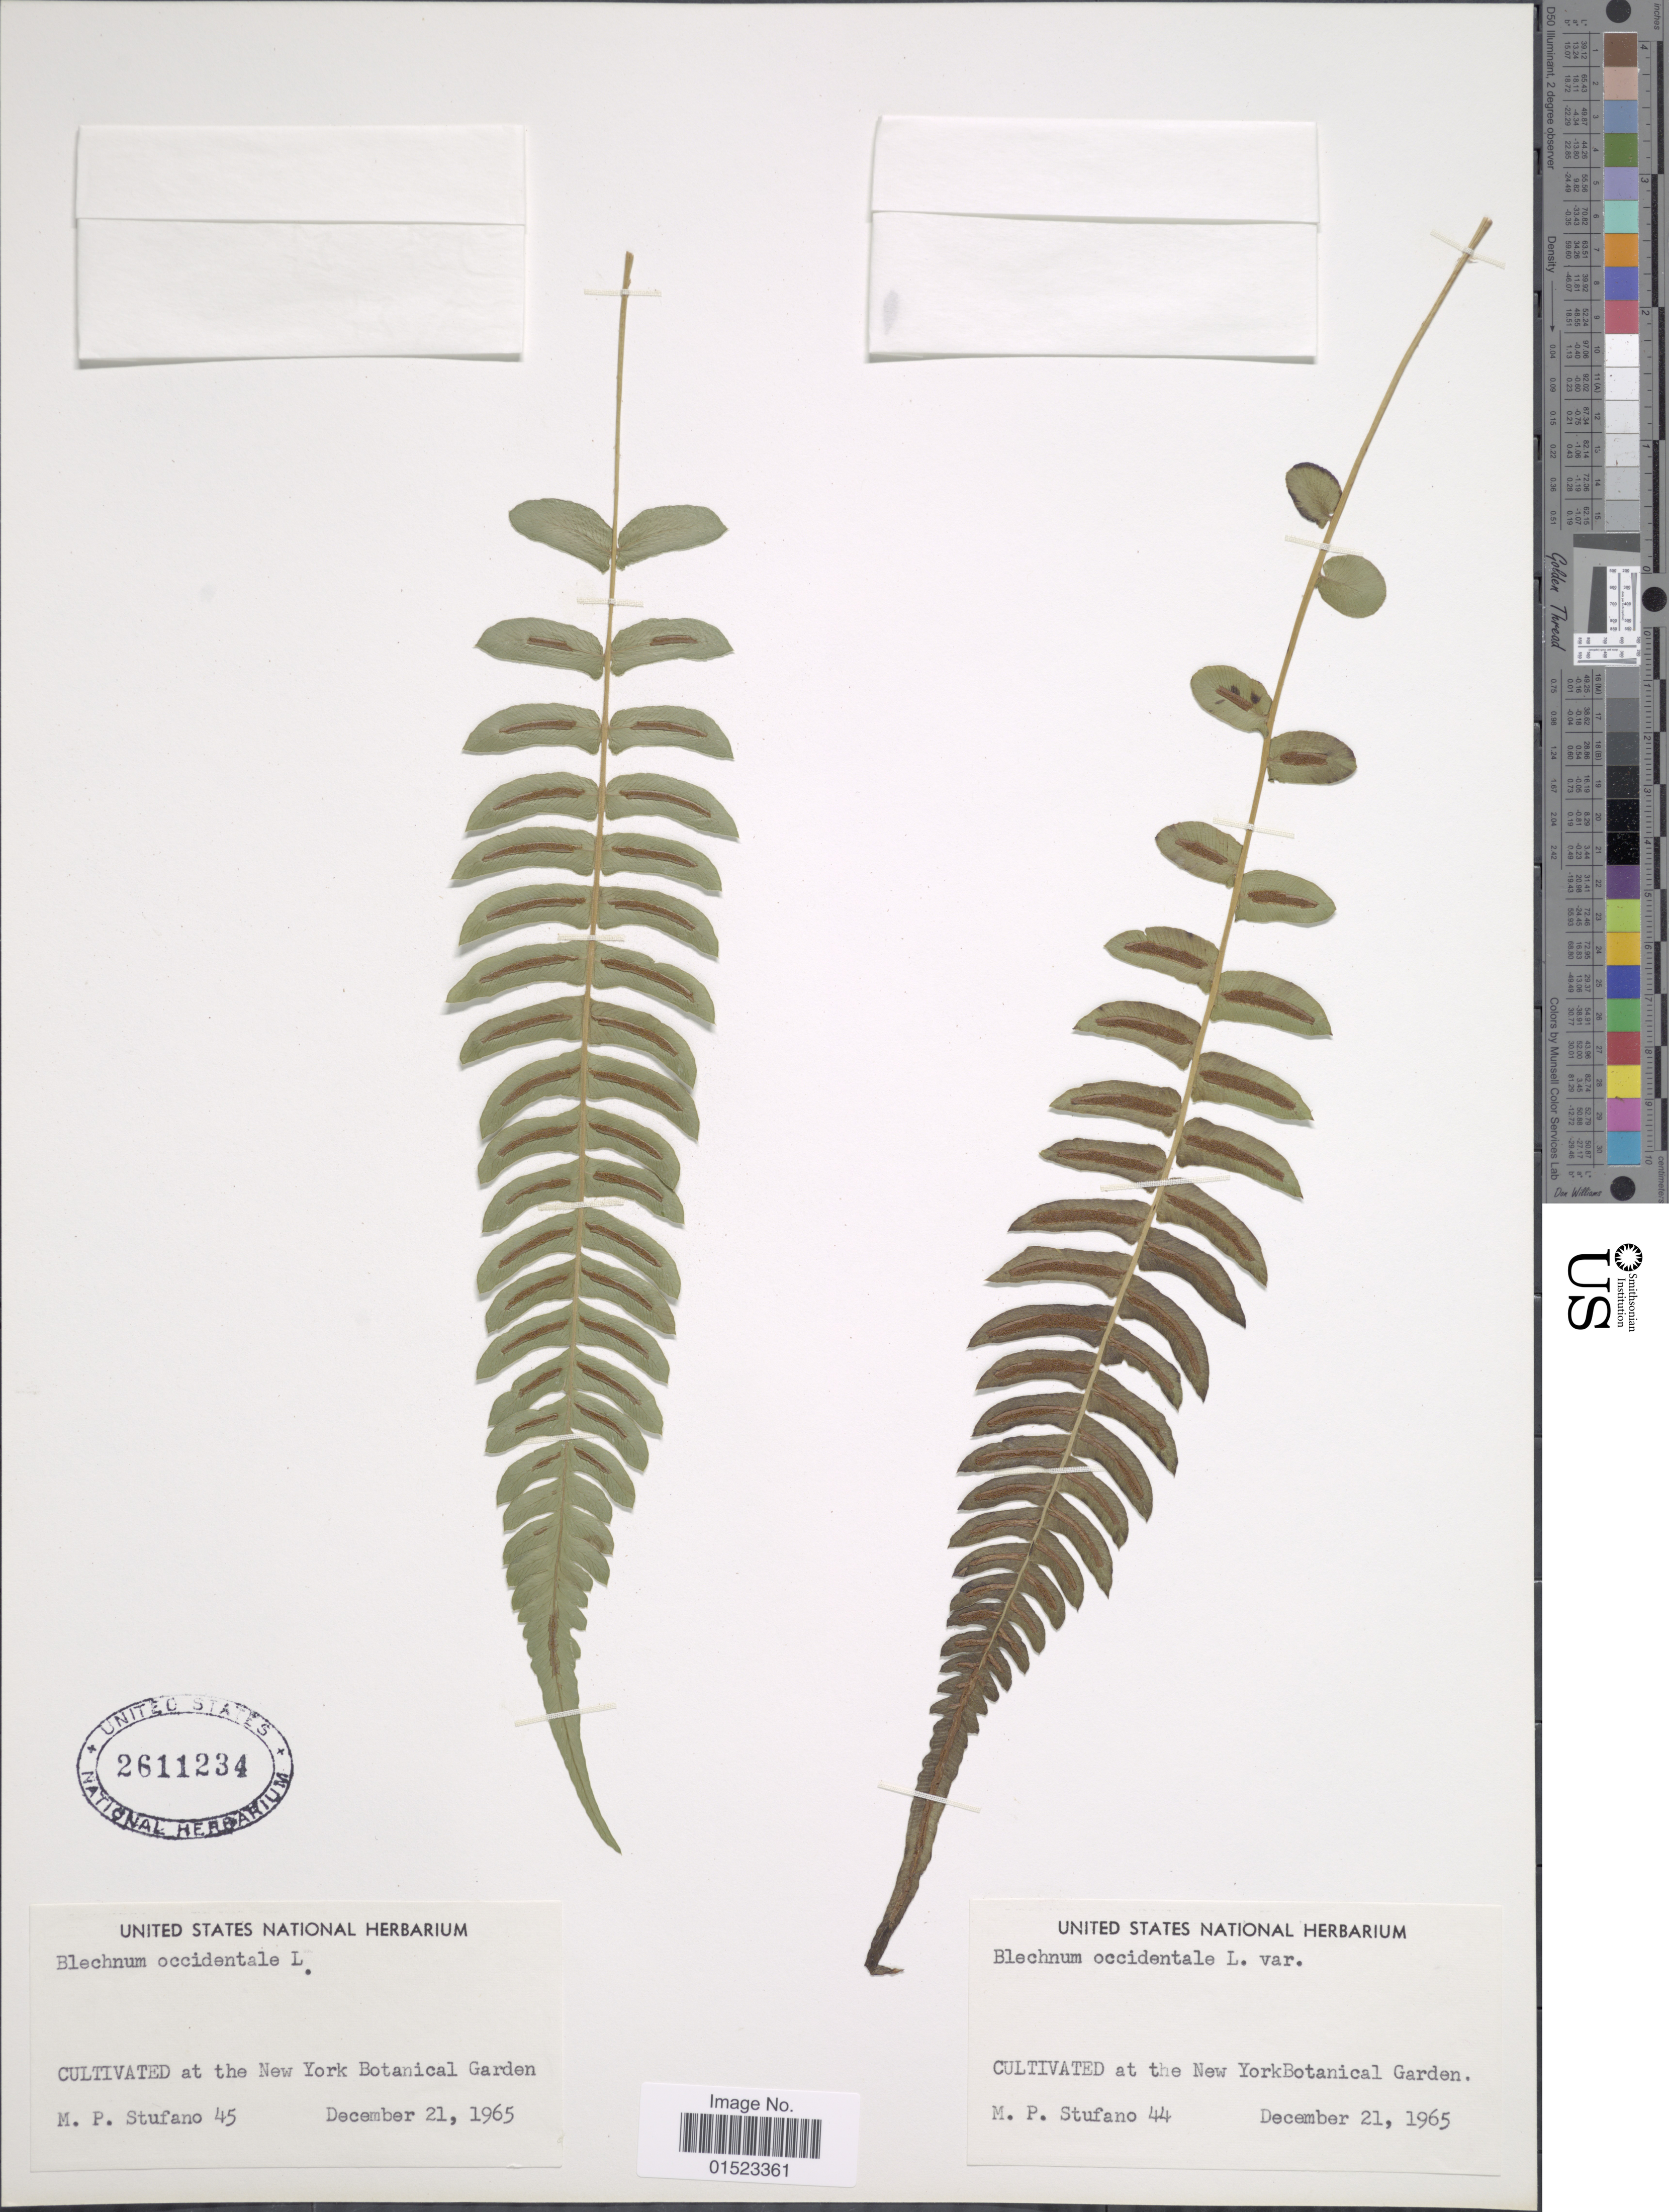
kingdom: Plantae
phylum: Tracheophyta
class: Polypodiopsida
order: Polypodiales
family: Blechnaceae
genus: Blechnum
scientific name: Blechnum occidentale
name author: L.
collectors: M. Stufano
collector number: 44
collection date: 1965-12-21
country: United States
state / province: New York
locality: The New YorkBotanical Garden